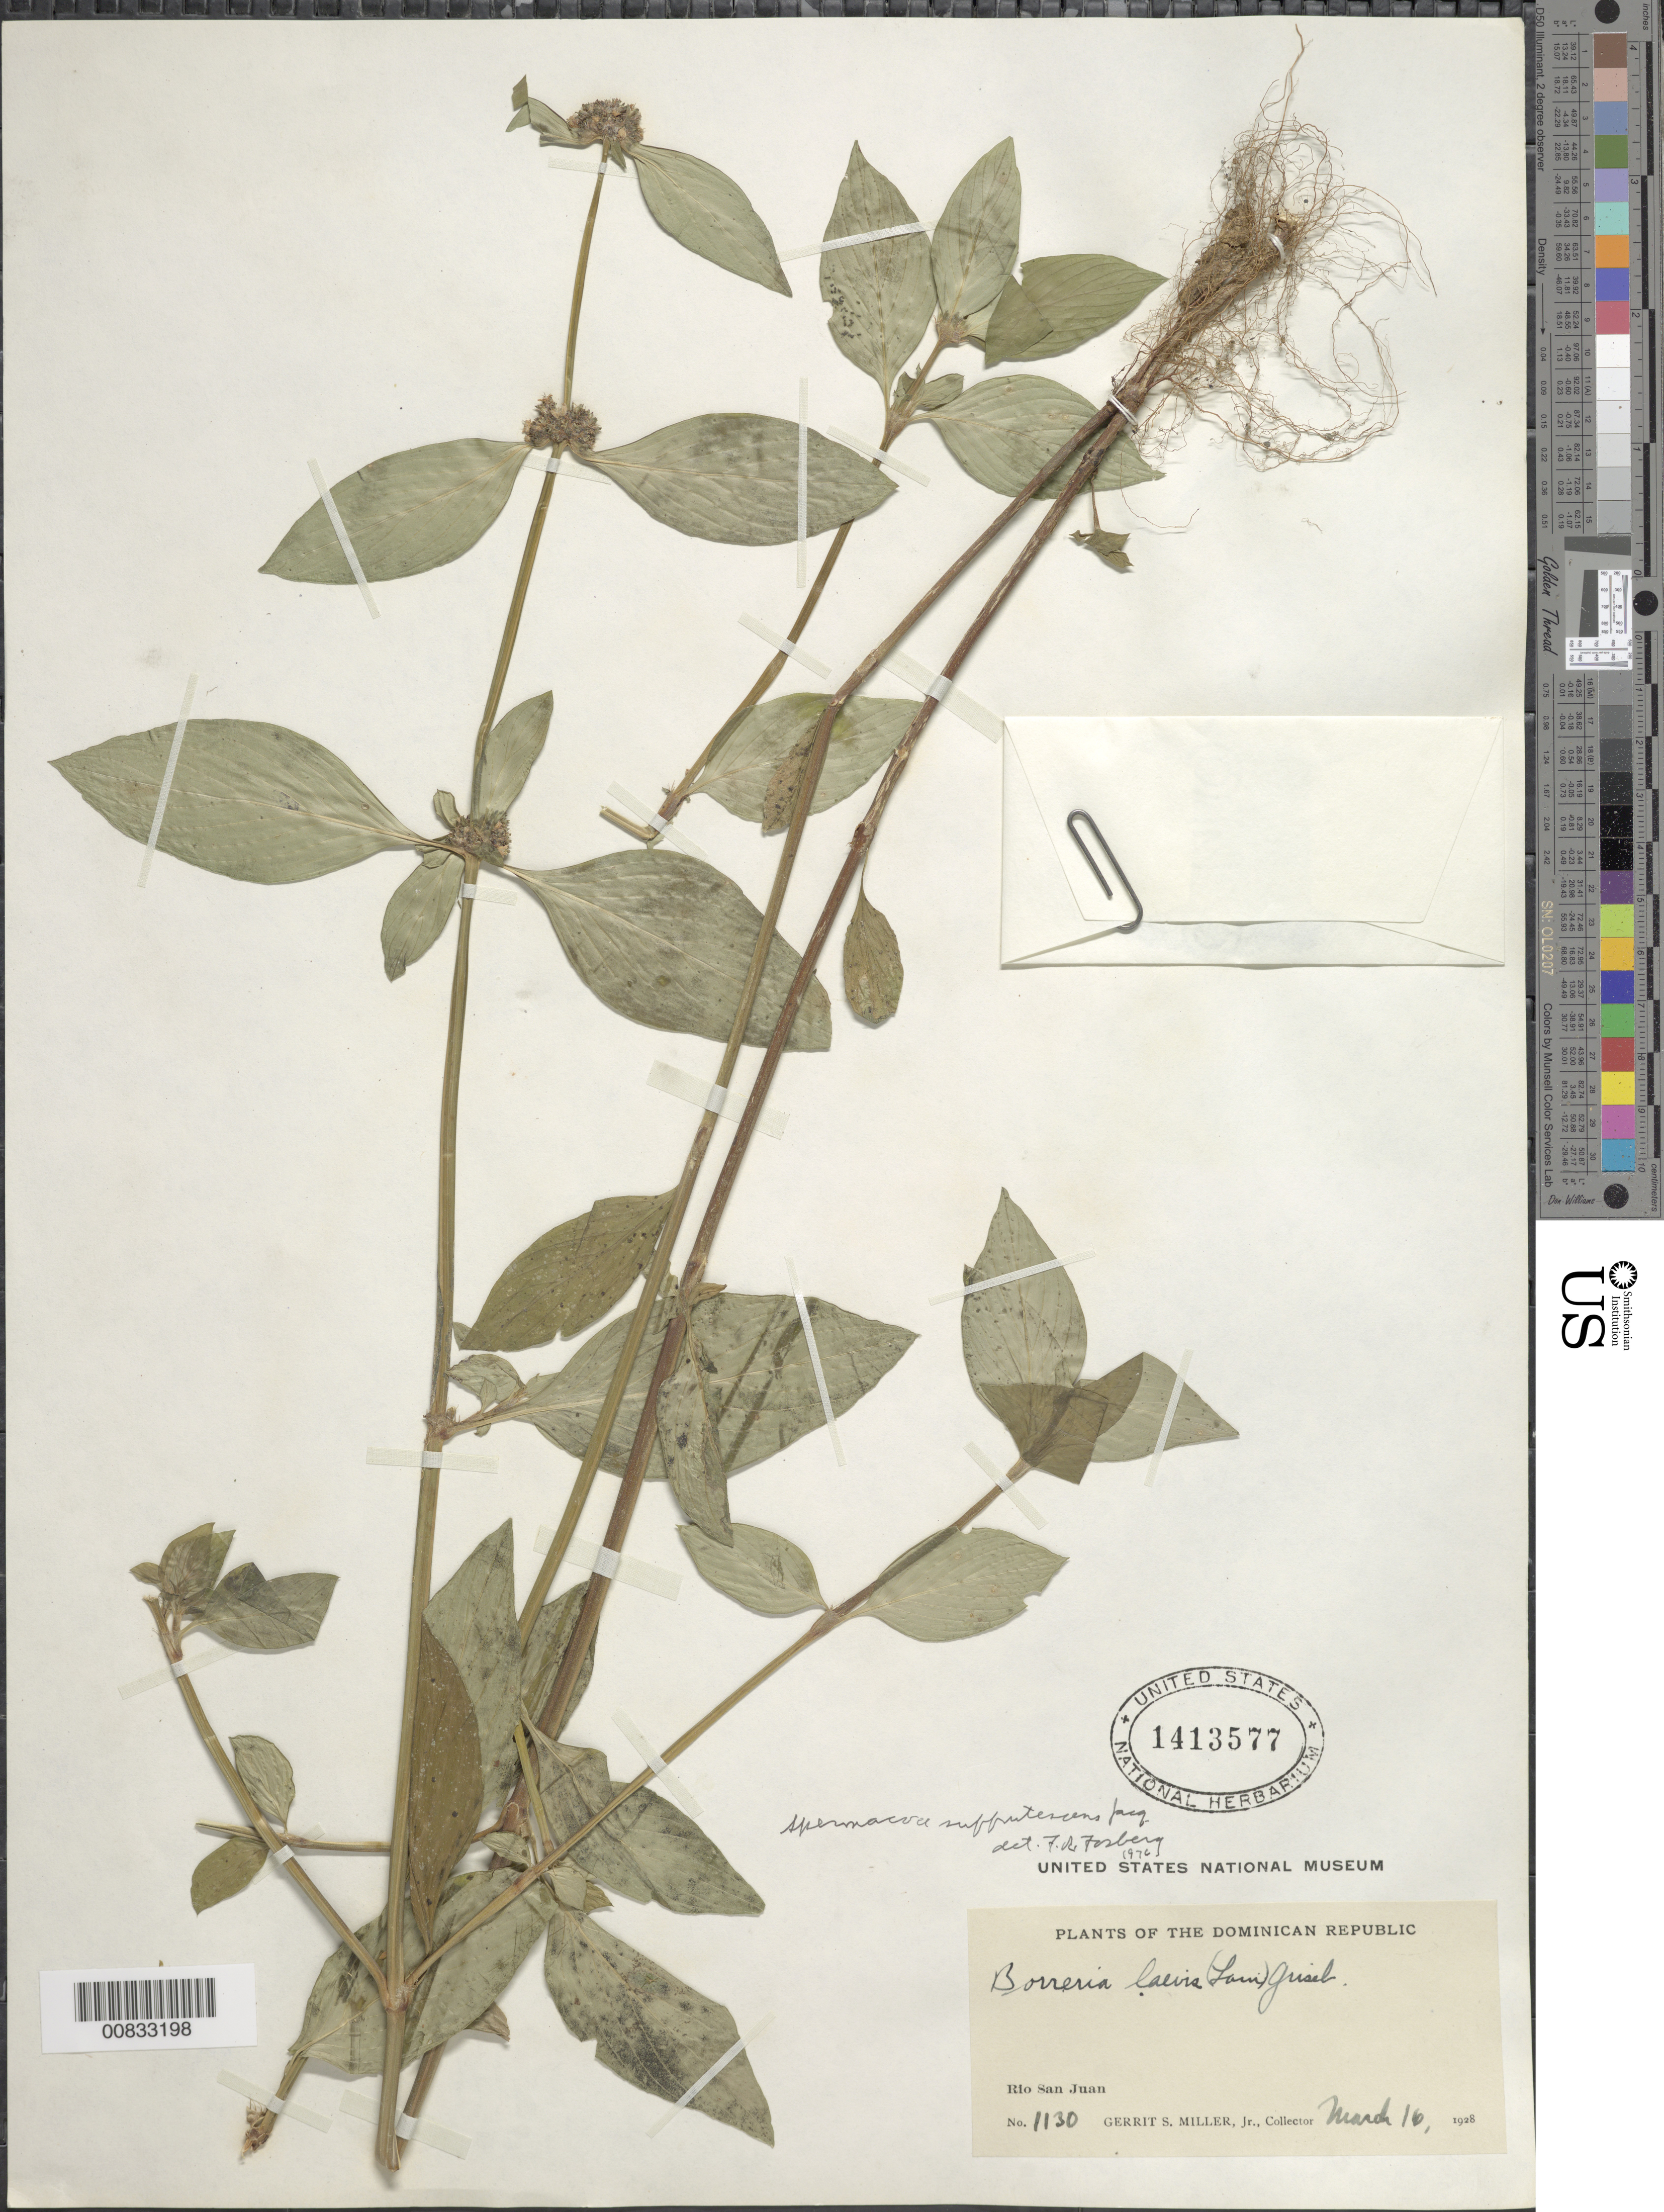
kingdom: Plantae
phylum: Tracheophyta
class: Magnoliopsida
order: Gentianales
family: Rubiaceae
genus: Spermacoce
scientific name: Spermacoce remota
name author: Lam.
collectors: G. S. Miller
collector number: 1130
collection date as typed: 16 Mar 1928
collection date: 1928-03-16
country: Dominican Republic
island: Hispaniola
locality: Rio San Juan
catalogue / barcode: US 1413577